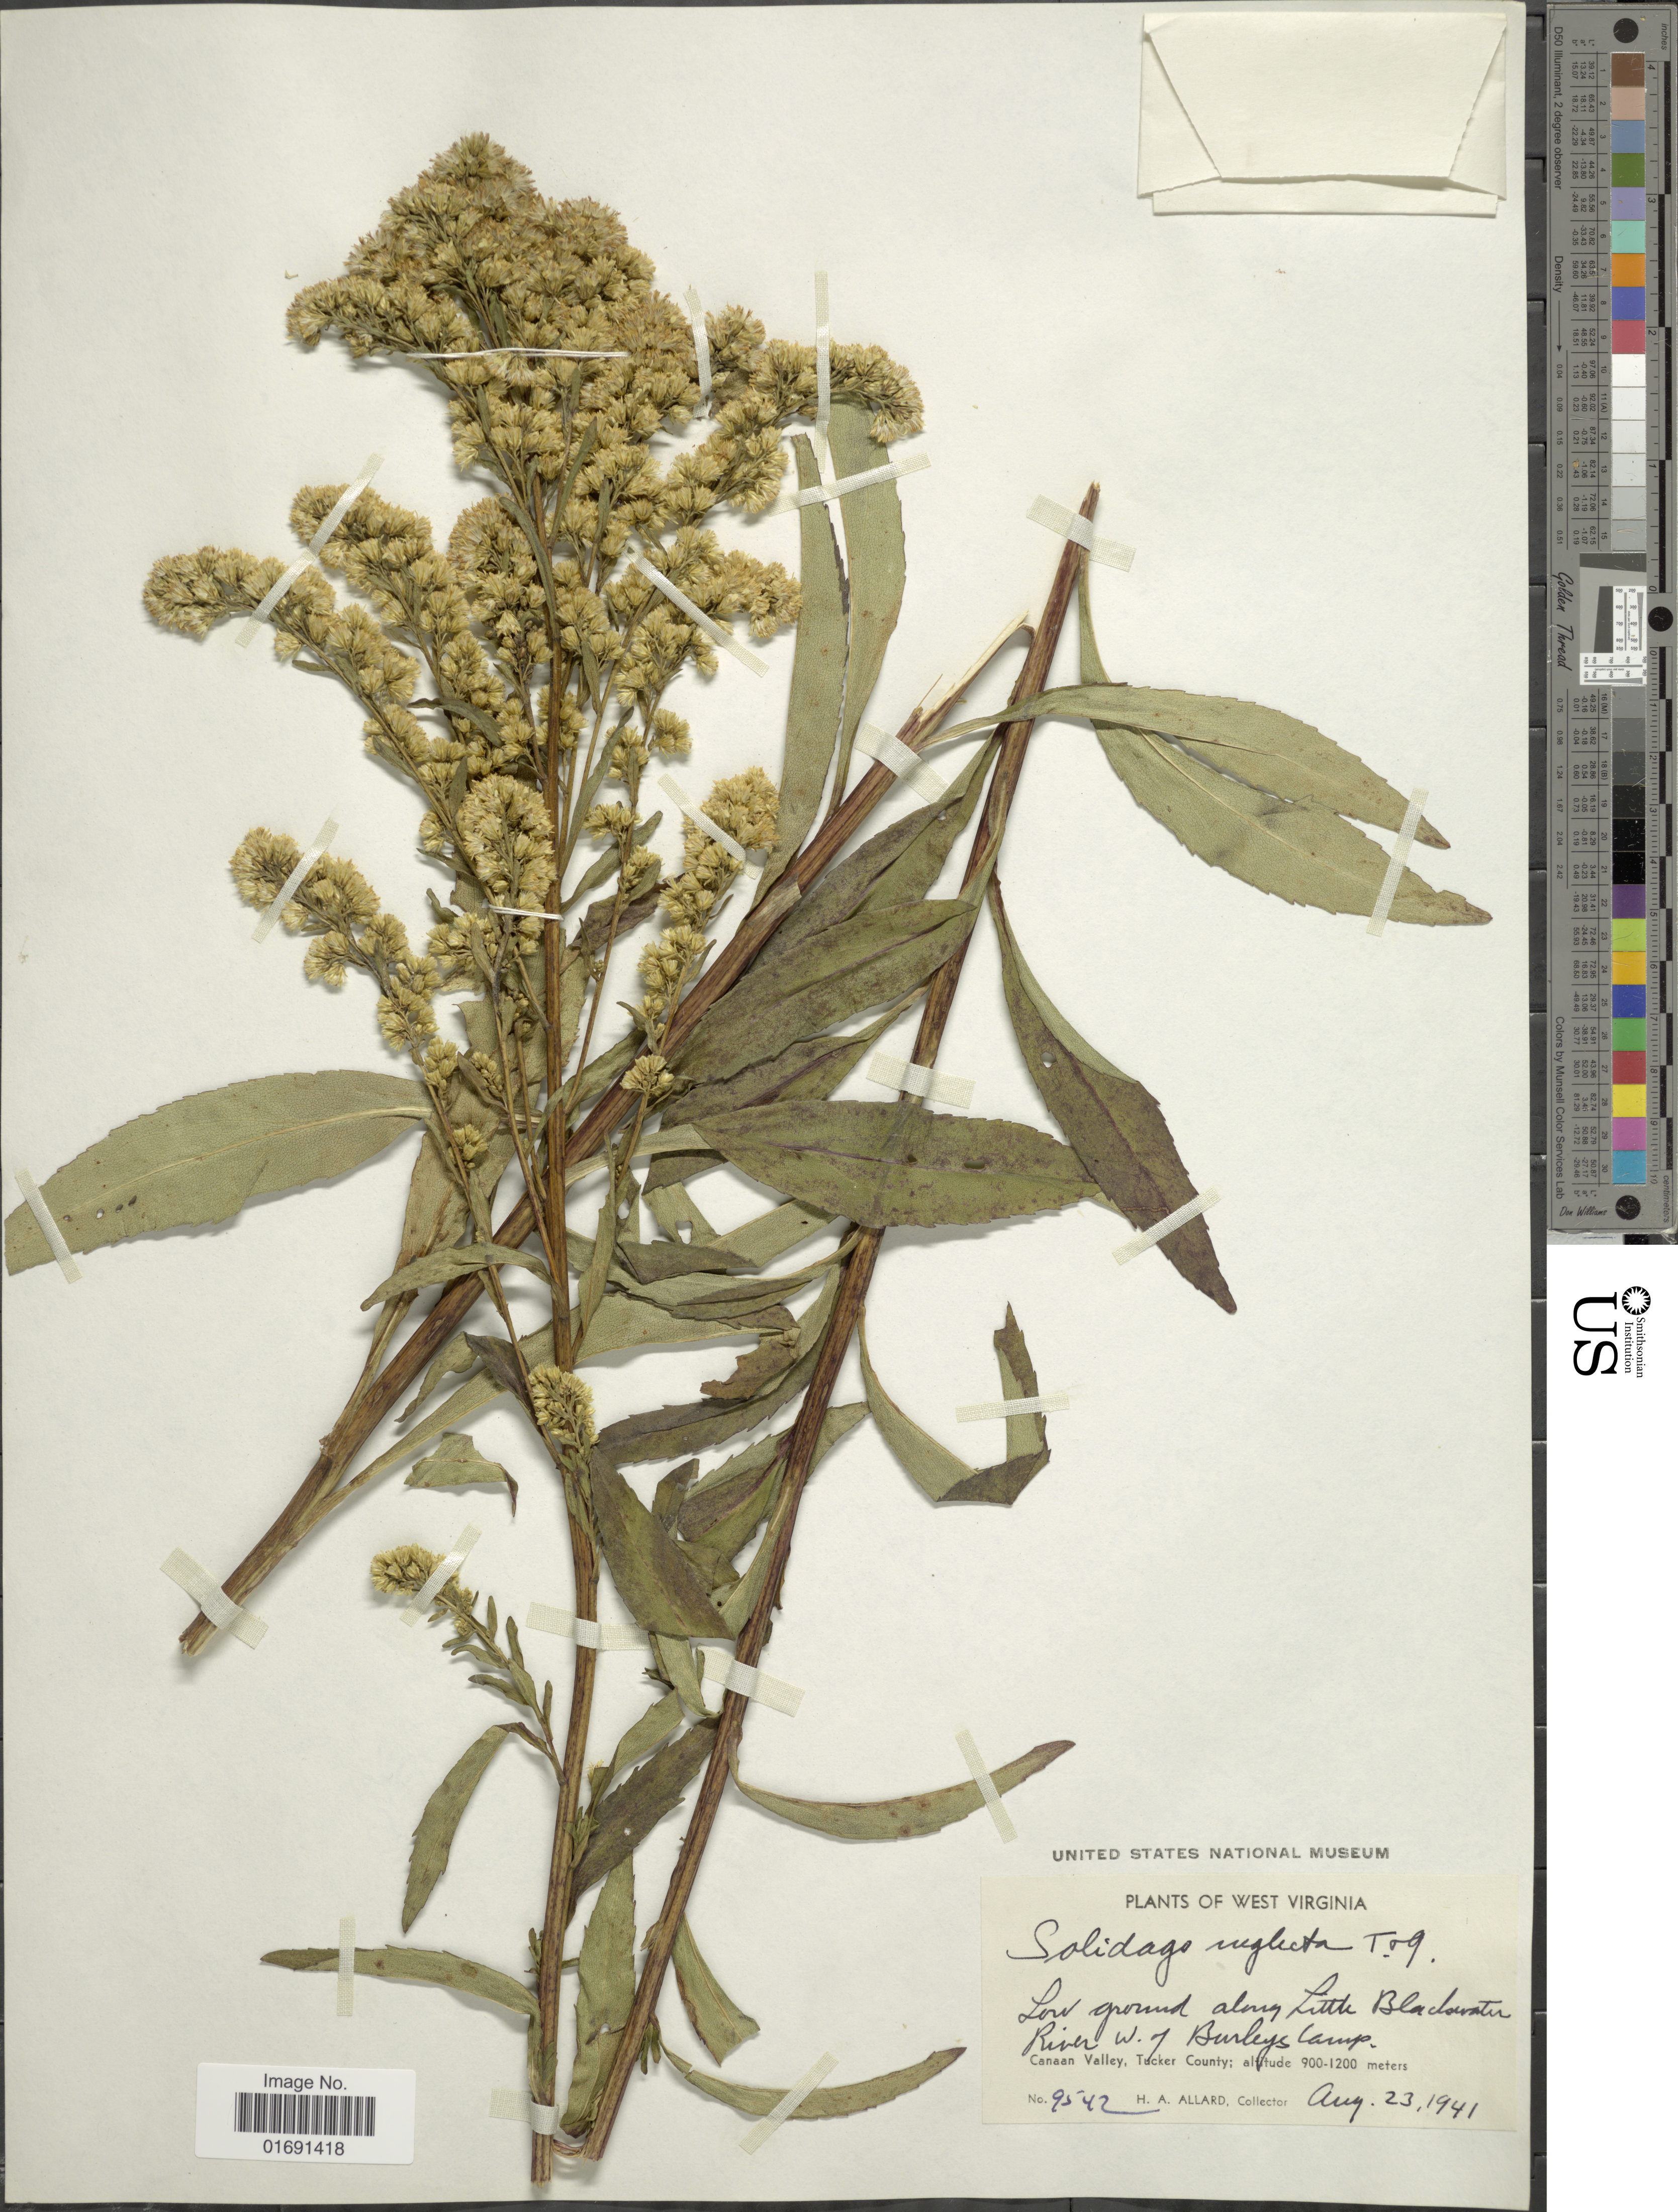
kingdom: Plantae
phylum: Tracheophyta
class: Magnoliopsida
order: Asterales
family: Asteraceae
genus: Solidago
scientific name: Solidago uniligulata var. neglecta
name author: Fernald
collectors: H. A. Allard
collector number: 9542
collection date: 1941-08-23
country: United States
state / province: West Virginia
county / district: Tucker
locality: Along Little Blackwater River W. of Burleys Camp, Canaan Valley, Tucker County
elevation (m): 900